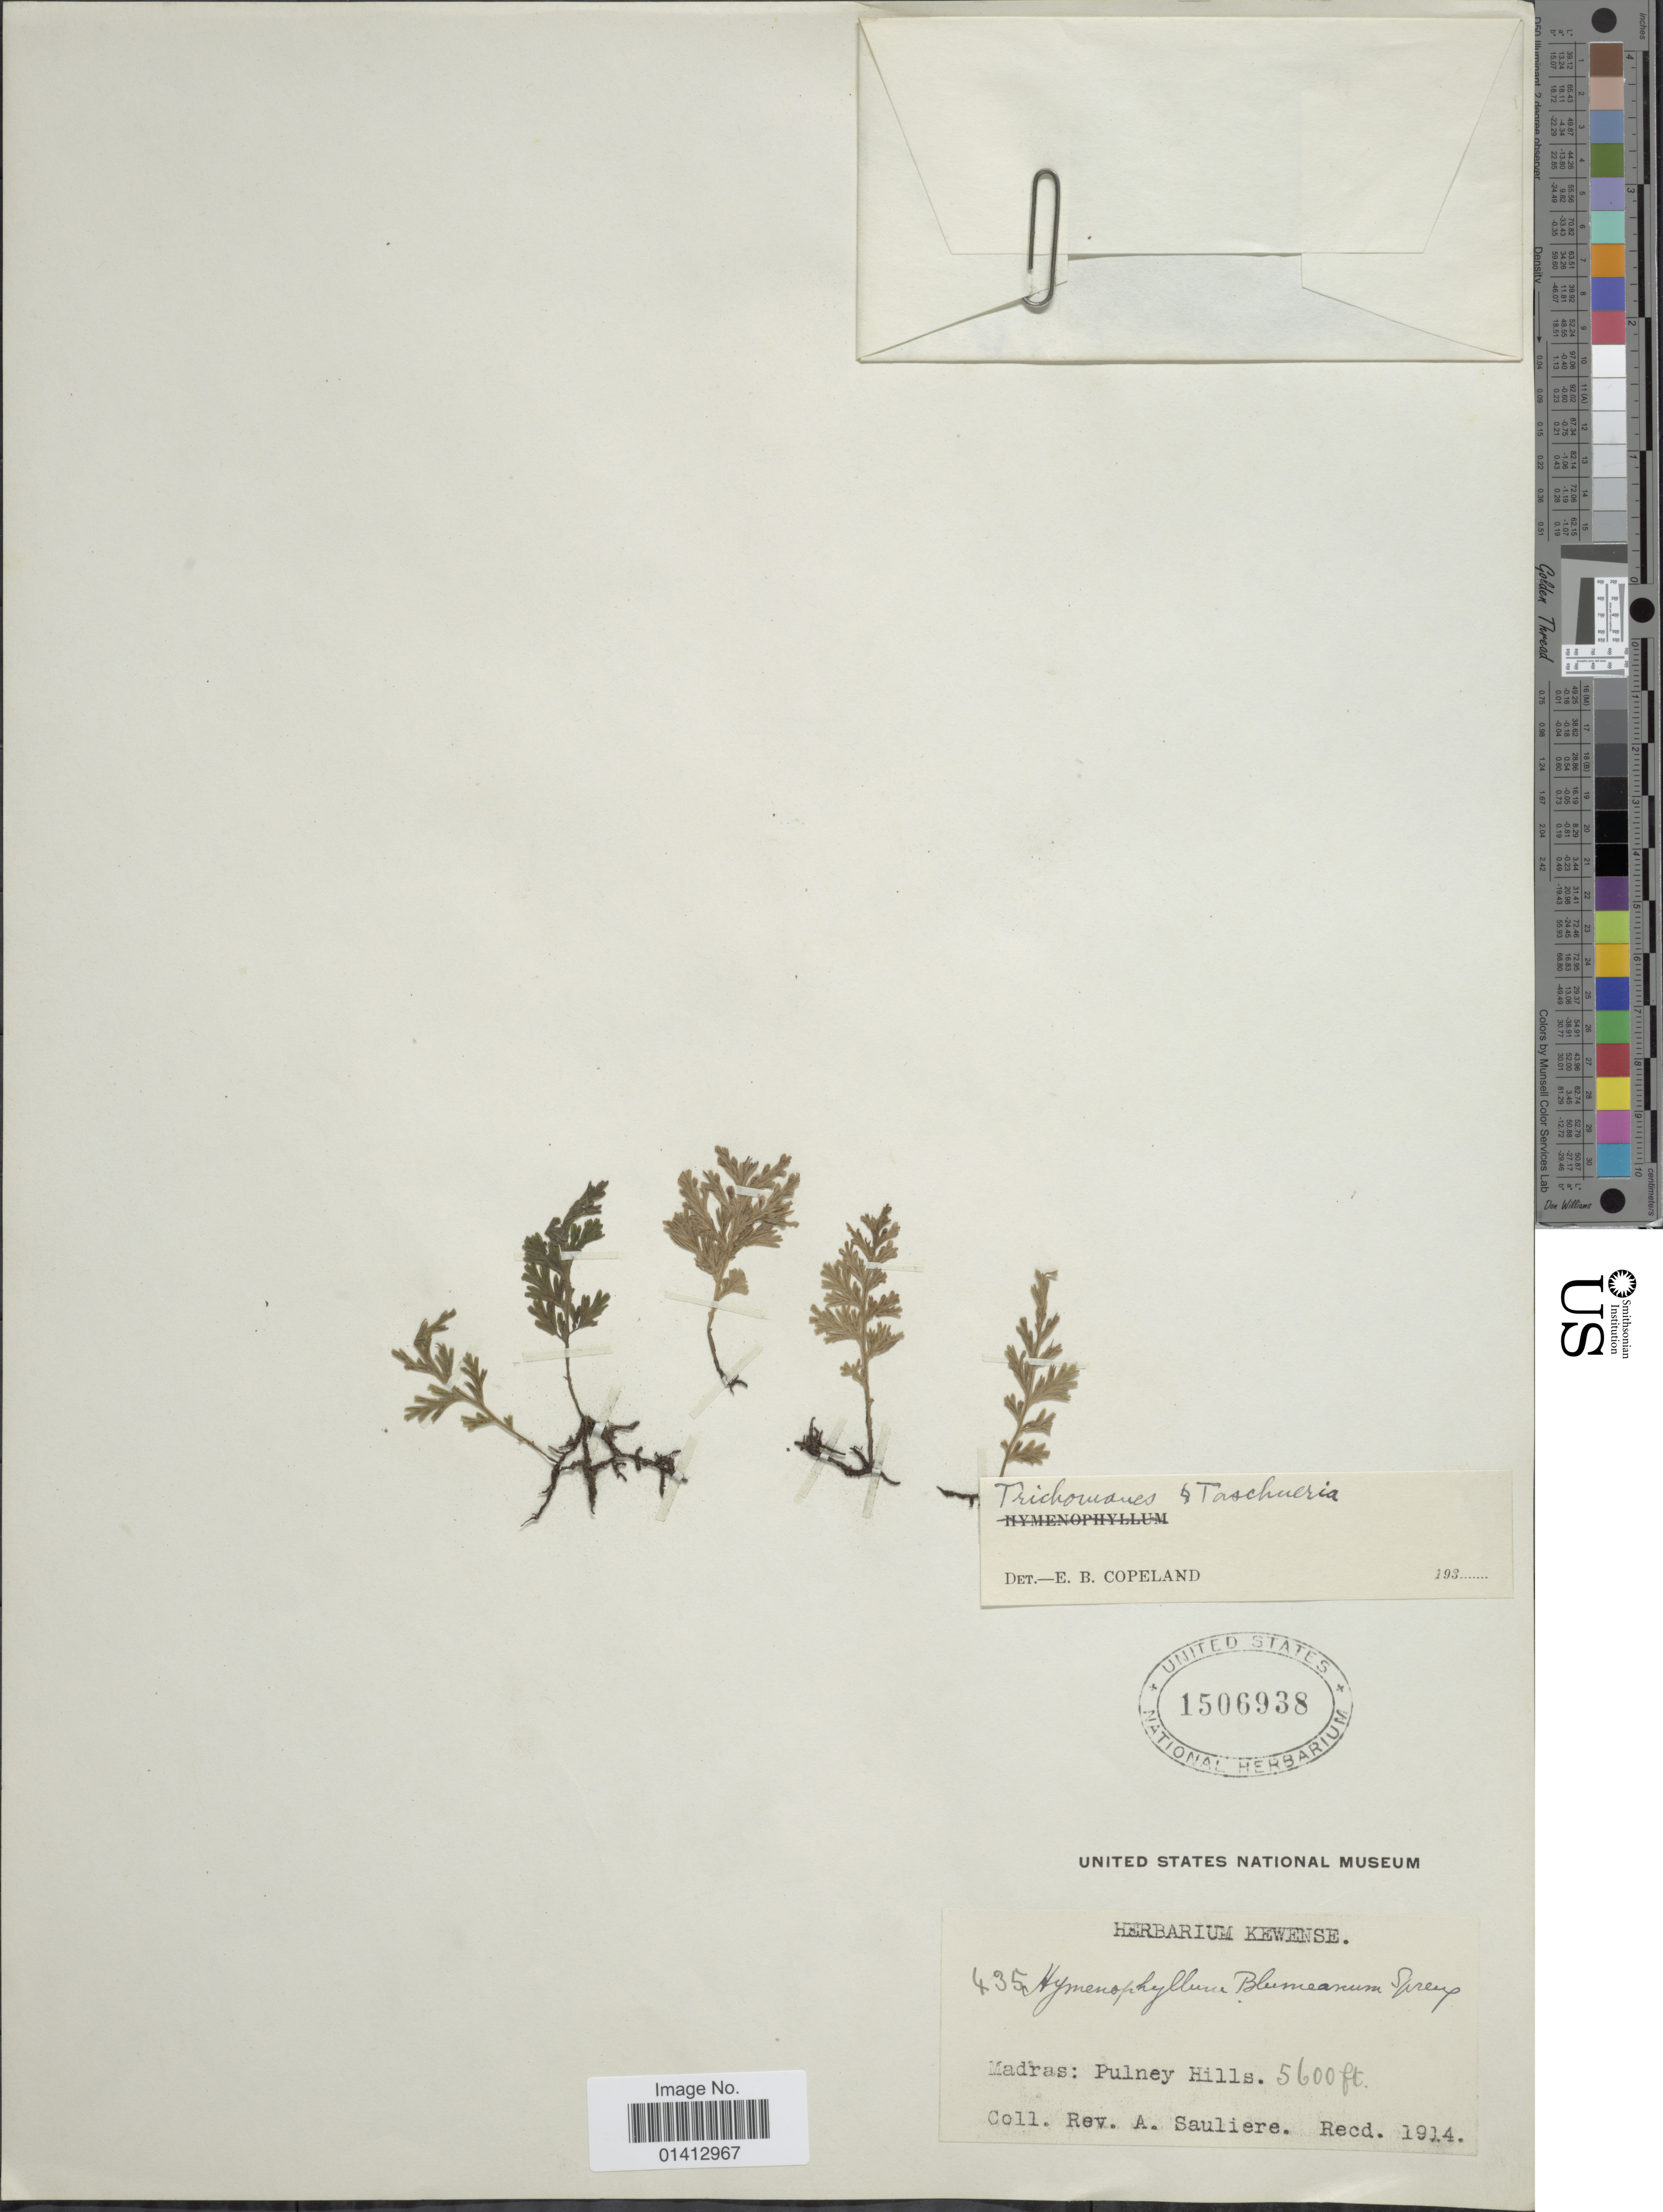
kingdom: Plantae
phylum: Tracheophyta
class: Polypodiopsida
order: Hymenophyllales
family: Hymenophyllaceae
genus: Crepidomanes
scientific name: Crepidomanes sp.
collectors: A. Sauliere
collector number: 435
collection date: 1914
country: India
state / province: Tamil Nadu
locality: Madras: Pulney Hills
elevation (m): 1707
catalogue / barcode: US 1506938